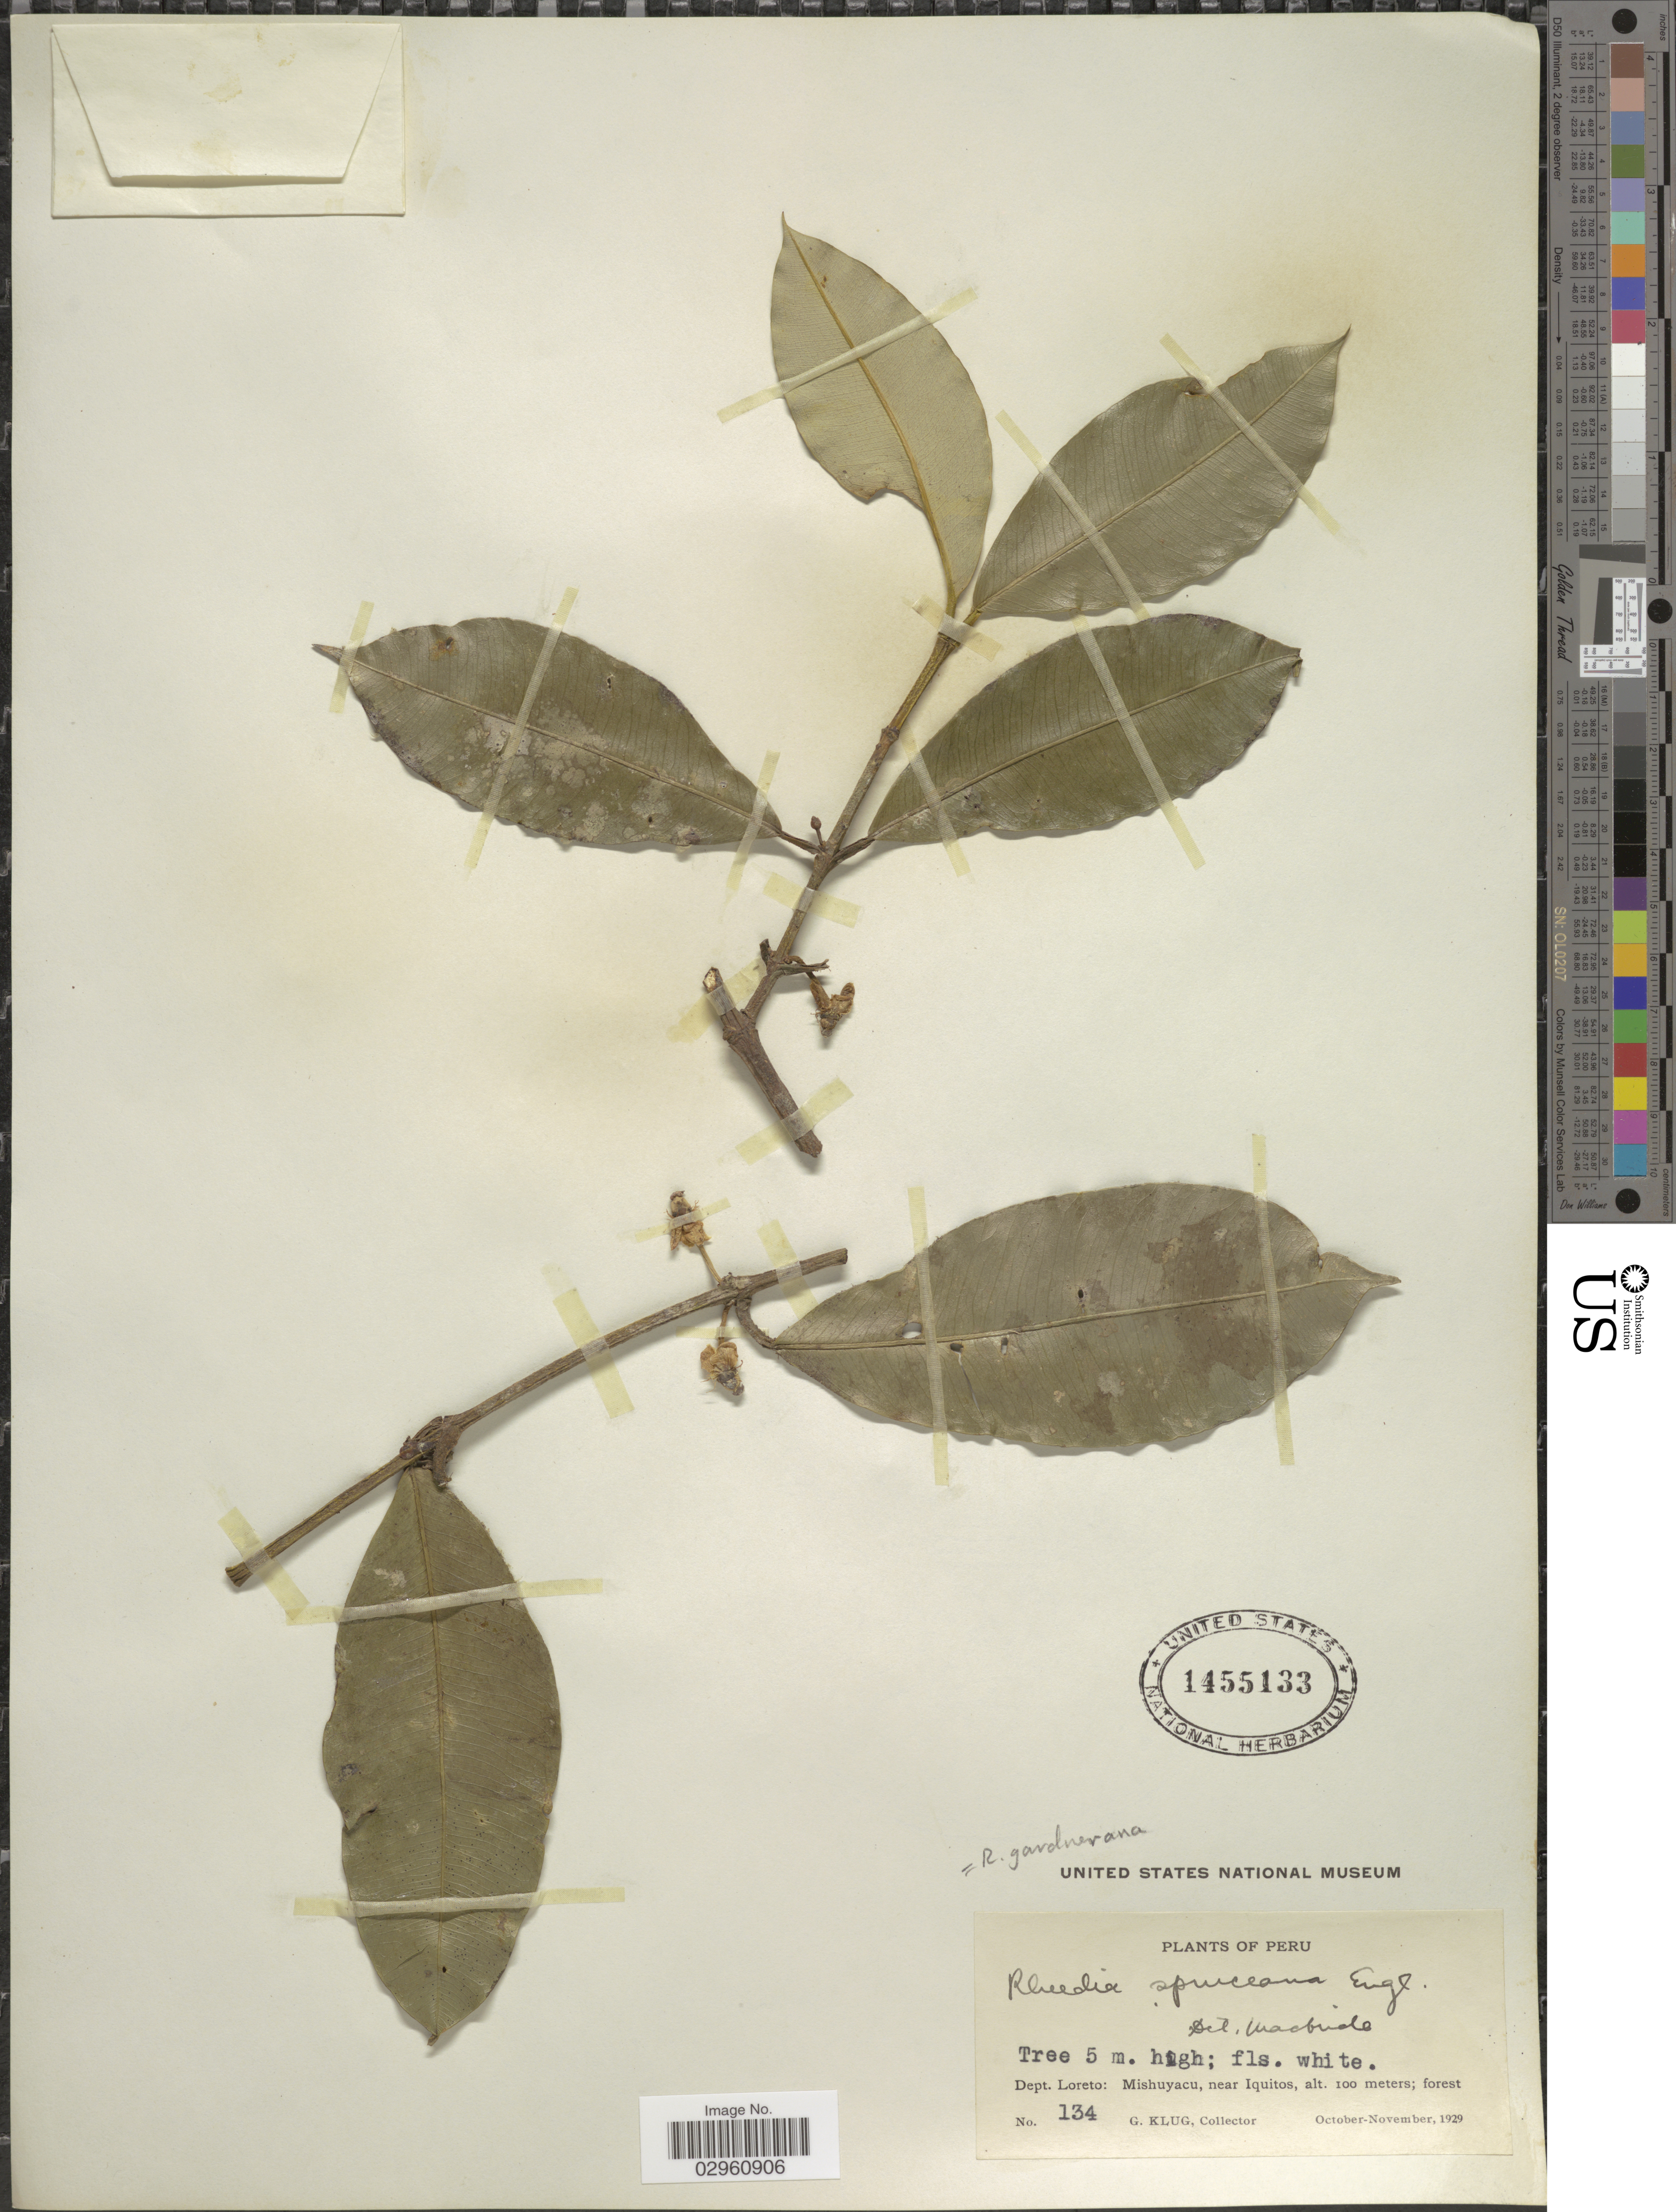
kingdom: Plantae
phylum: Tracheophyta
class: Magnoliopsida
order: Malpighiales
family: Clusiaceae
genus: Garcinia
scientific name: Garcinia gardneriana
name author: (Planch. & Triana) Zappi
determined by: Strong, Mark T., (BOT), Smithsonian Institution - National Museum of Natural History (UNITED STATES)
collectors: G. Klug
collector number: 134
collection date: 1929-10/1929-11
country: Peru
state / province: Loreto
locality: Dept. Loreto: Mishuyacu, near Iquitos.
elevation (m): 100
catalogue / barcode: US 1455133